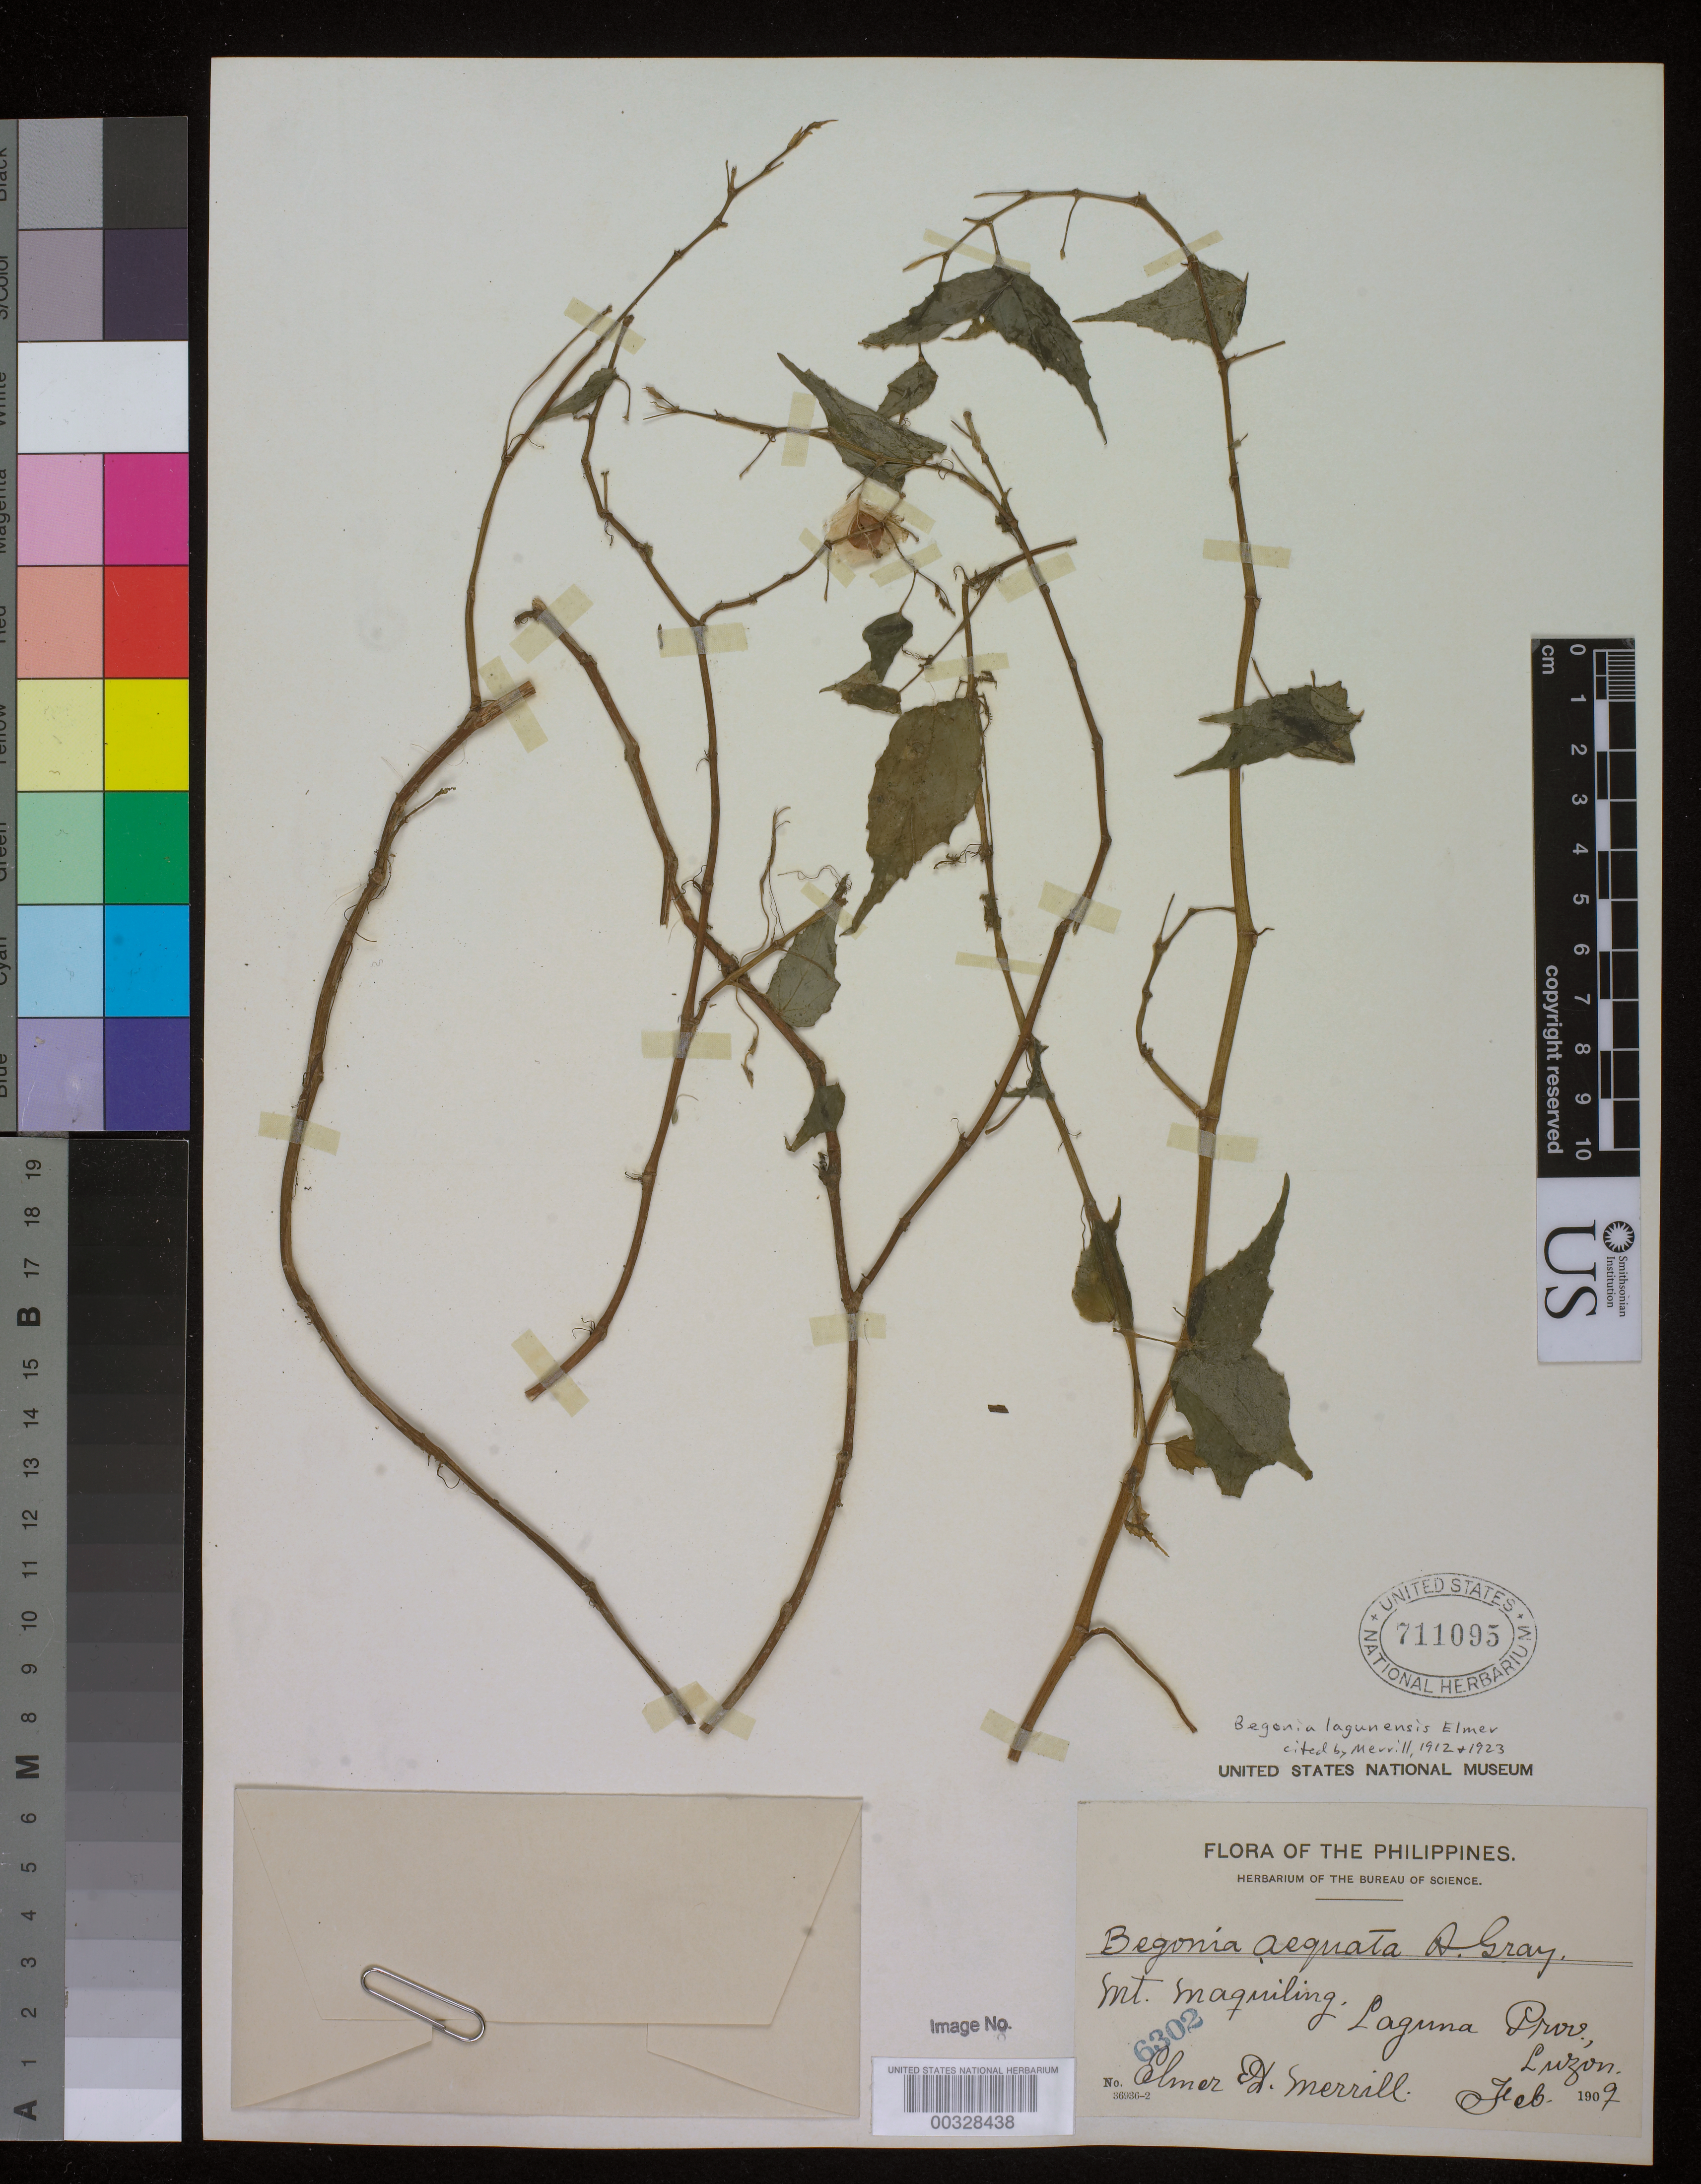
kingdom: Plantae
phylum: Tracheophyta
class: Magnoliopsida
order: Cucurbitales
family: Begoniaceae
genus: Begonia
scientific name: Begonia lagunensis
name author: Elmer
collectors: E. D. Merrill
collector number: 6302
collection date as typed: Feb 1909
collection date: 1909-02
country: Philippines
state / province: Calabarzon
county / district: Laguna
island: Luzon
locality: Mt. Maquiling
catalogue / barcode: US 711095